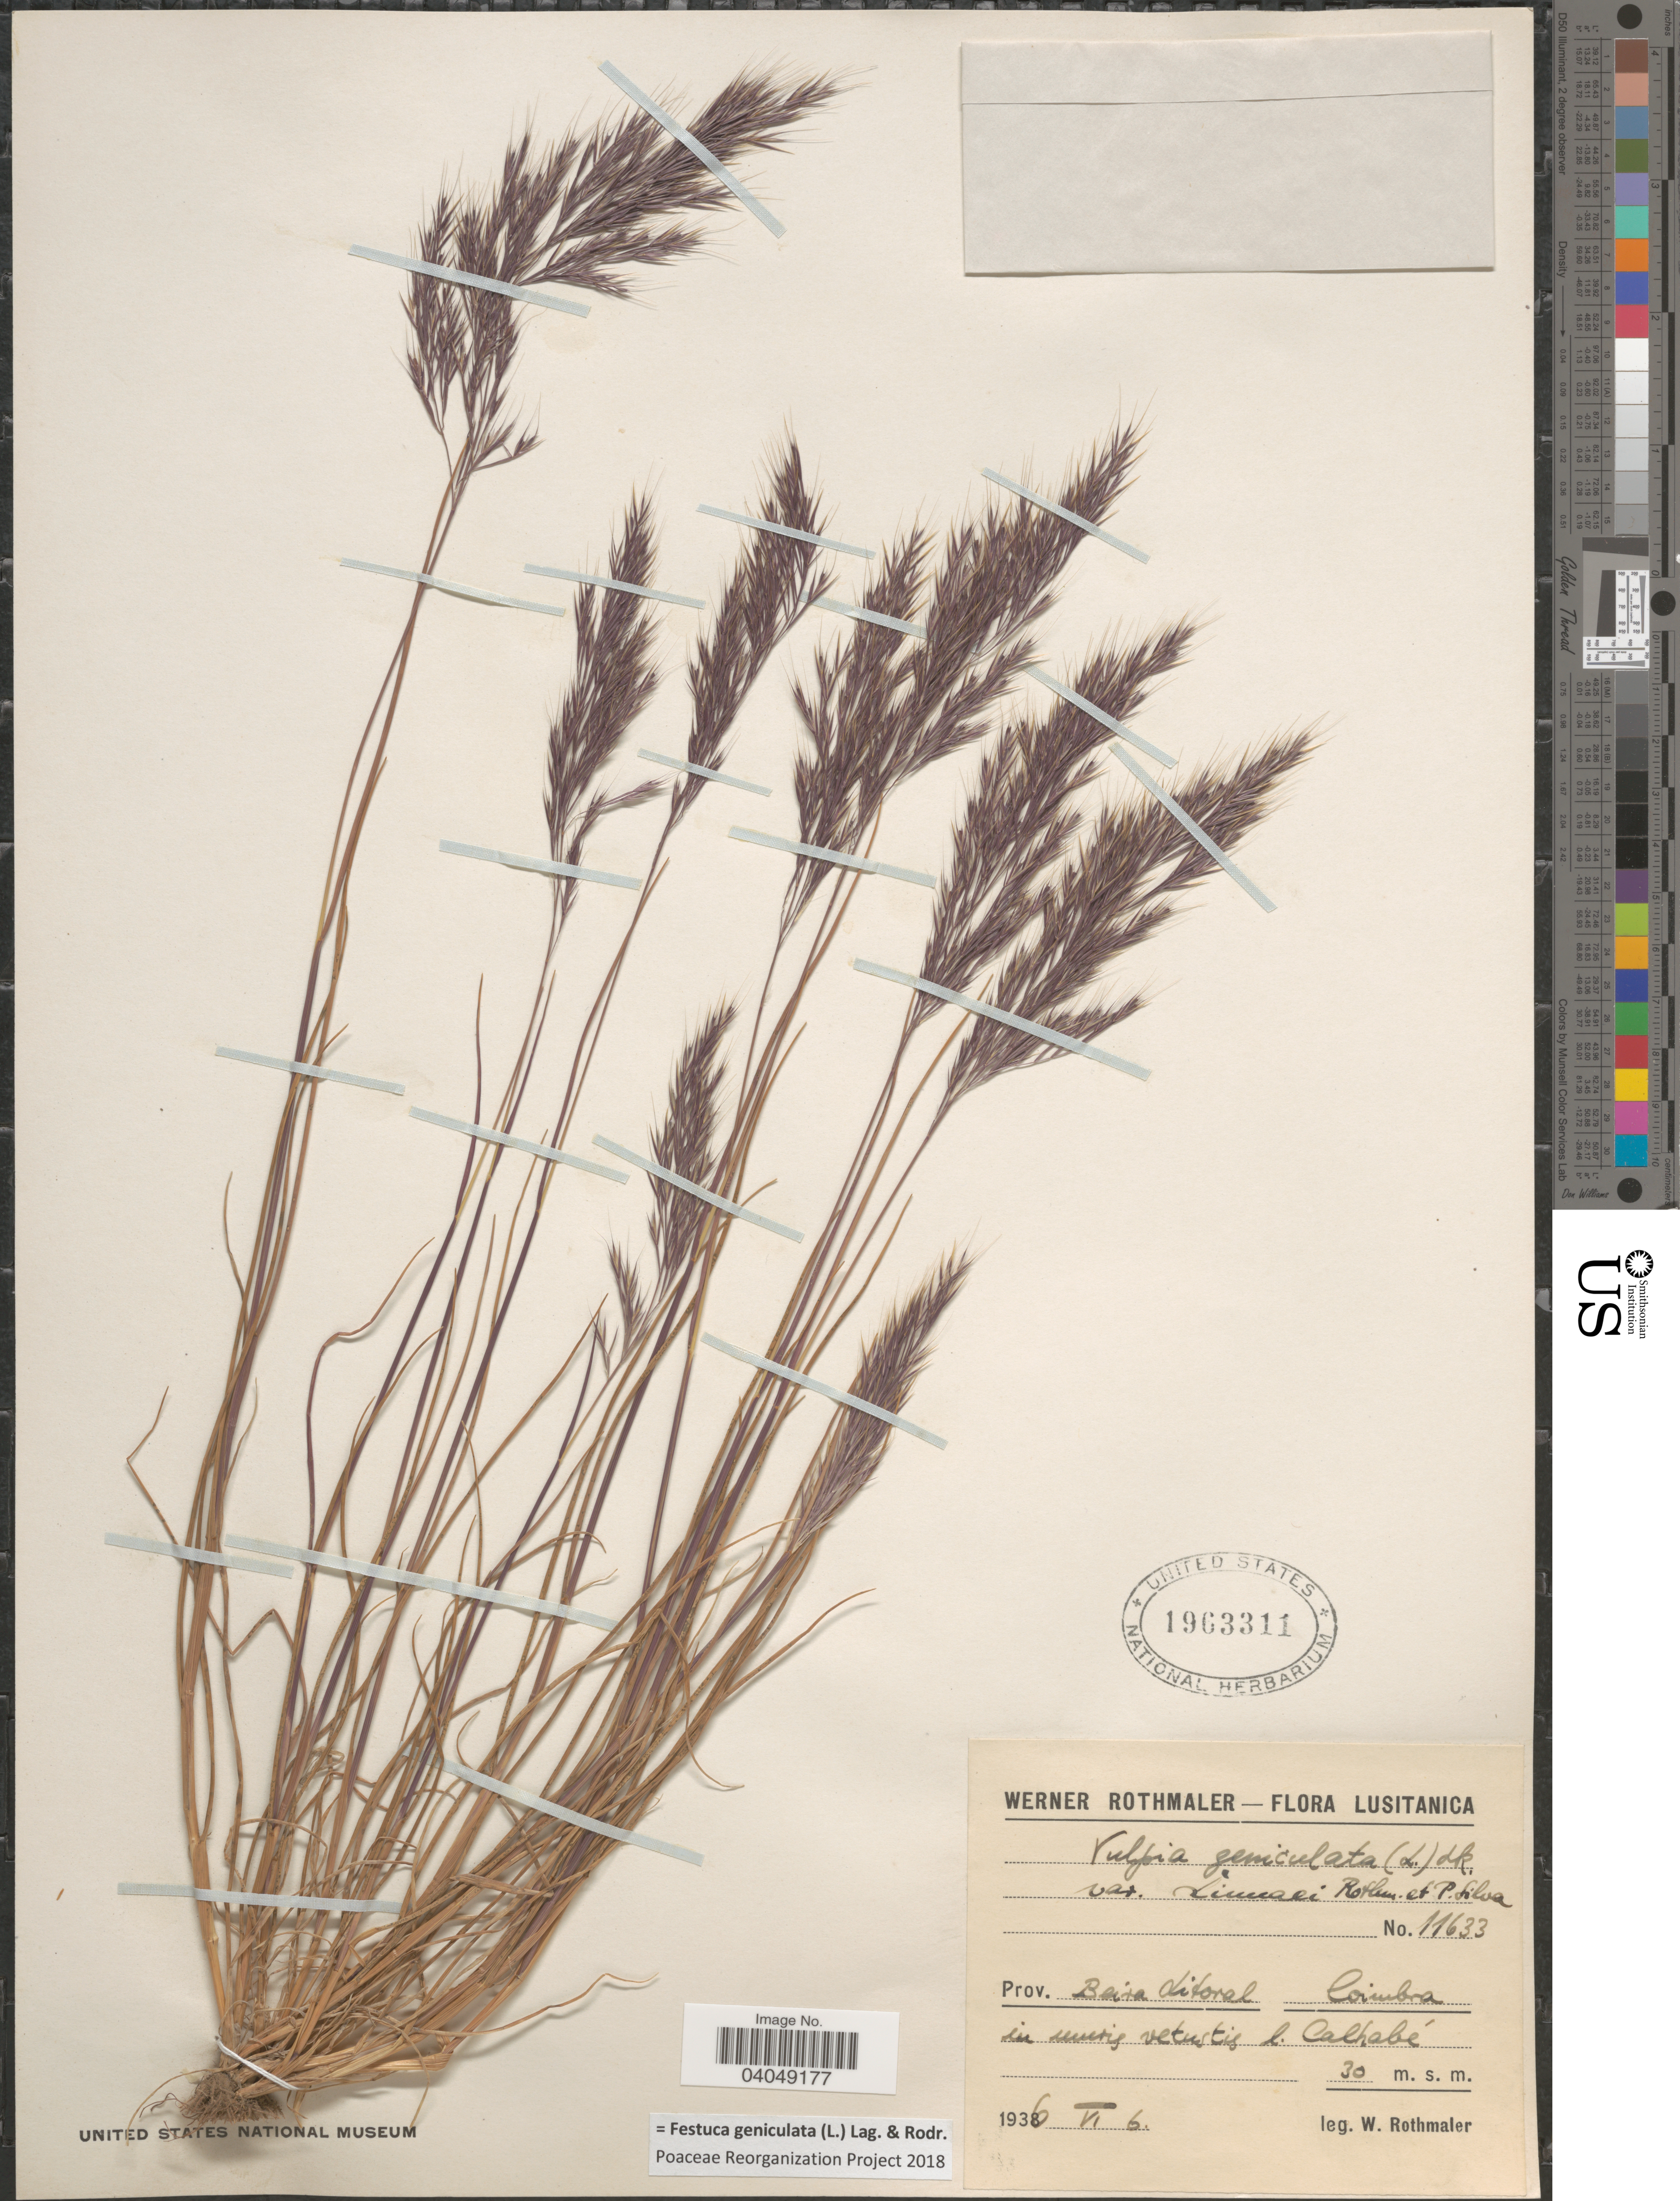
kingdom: Plantae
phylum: Tracheophyta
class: Liliopsida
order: Poales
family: Poaceae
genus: Festuca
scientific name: Festuca geniculata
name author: (L.) Lag. & Rodr.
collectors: W. Rothmaler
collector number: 11633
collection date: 1936-06-06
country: Portugal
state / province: Coimbra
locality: Lusitanica. Prov. Baira Litoral in umetis vetustis l. Calhabé. [interpreted]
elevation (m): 30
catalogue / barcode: US 1963311